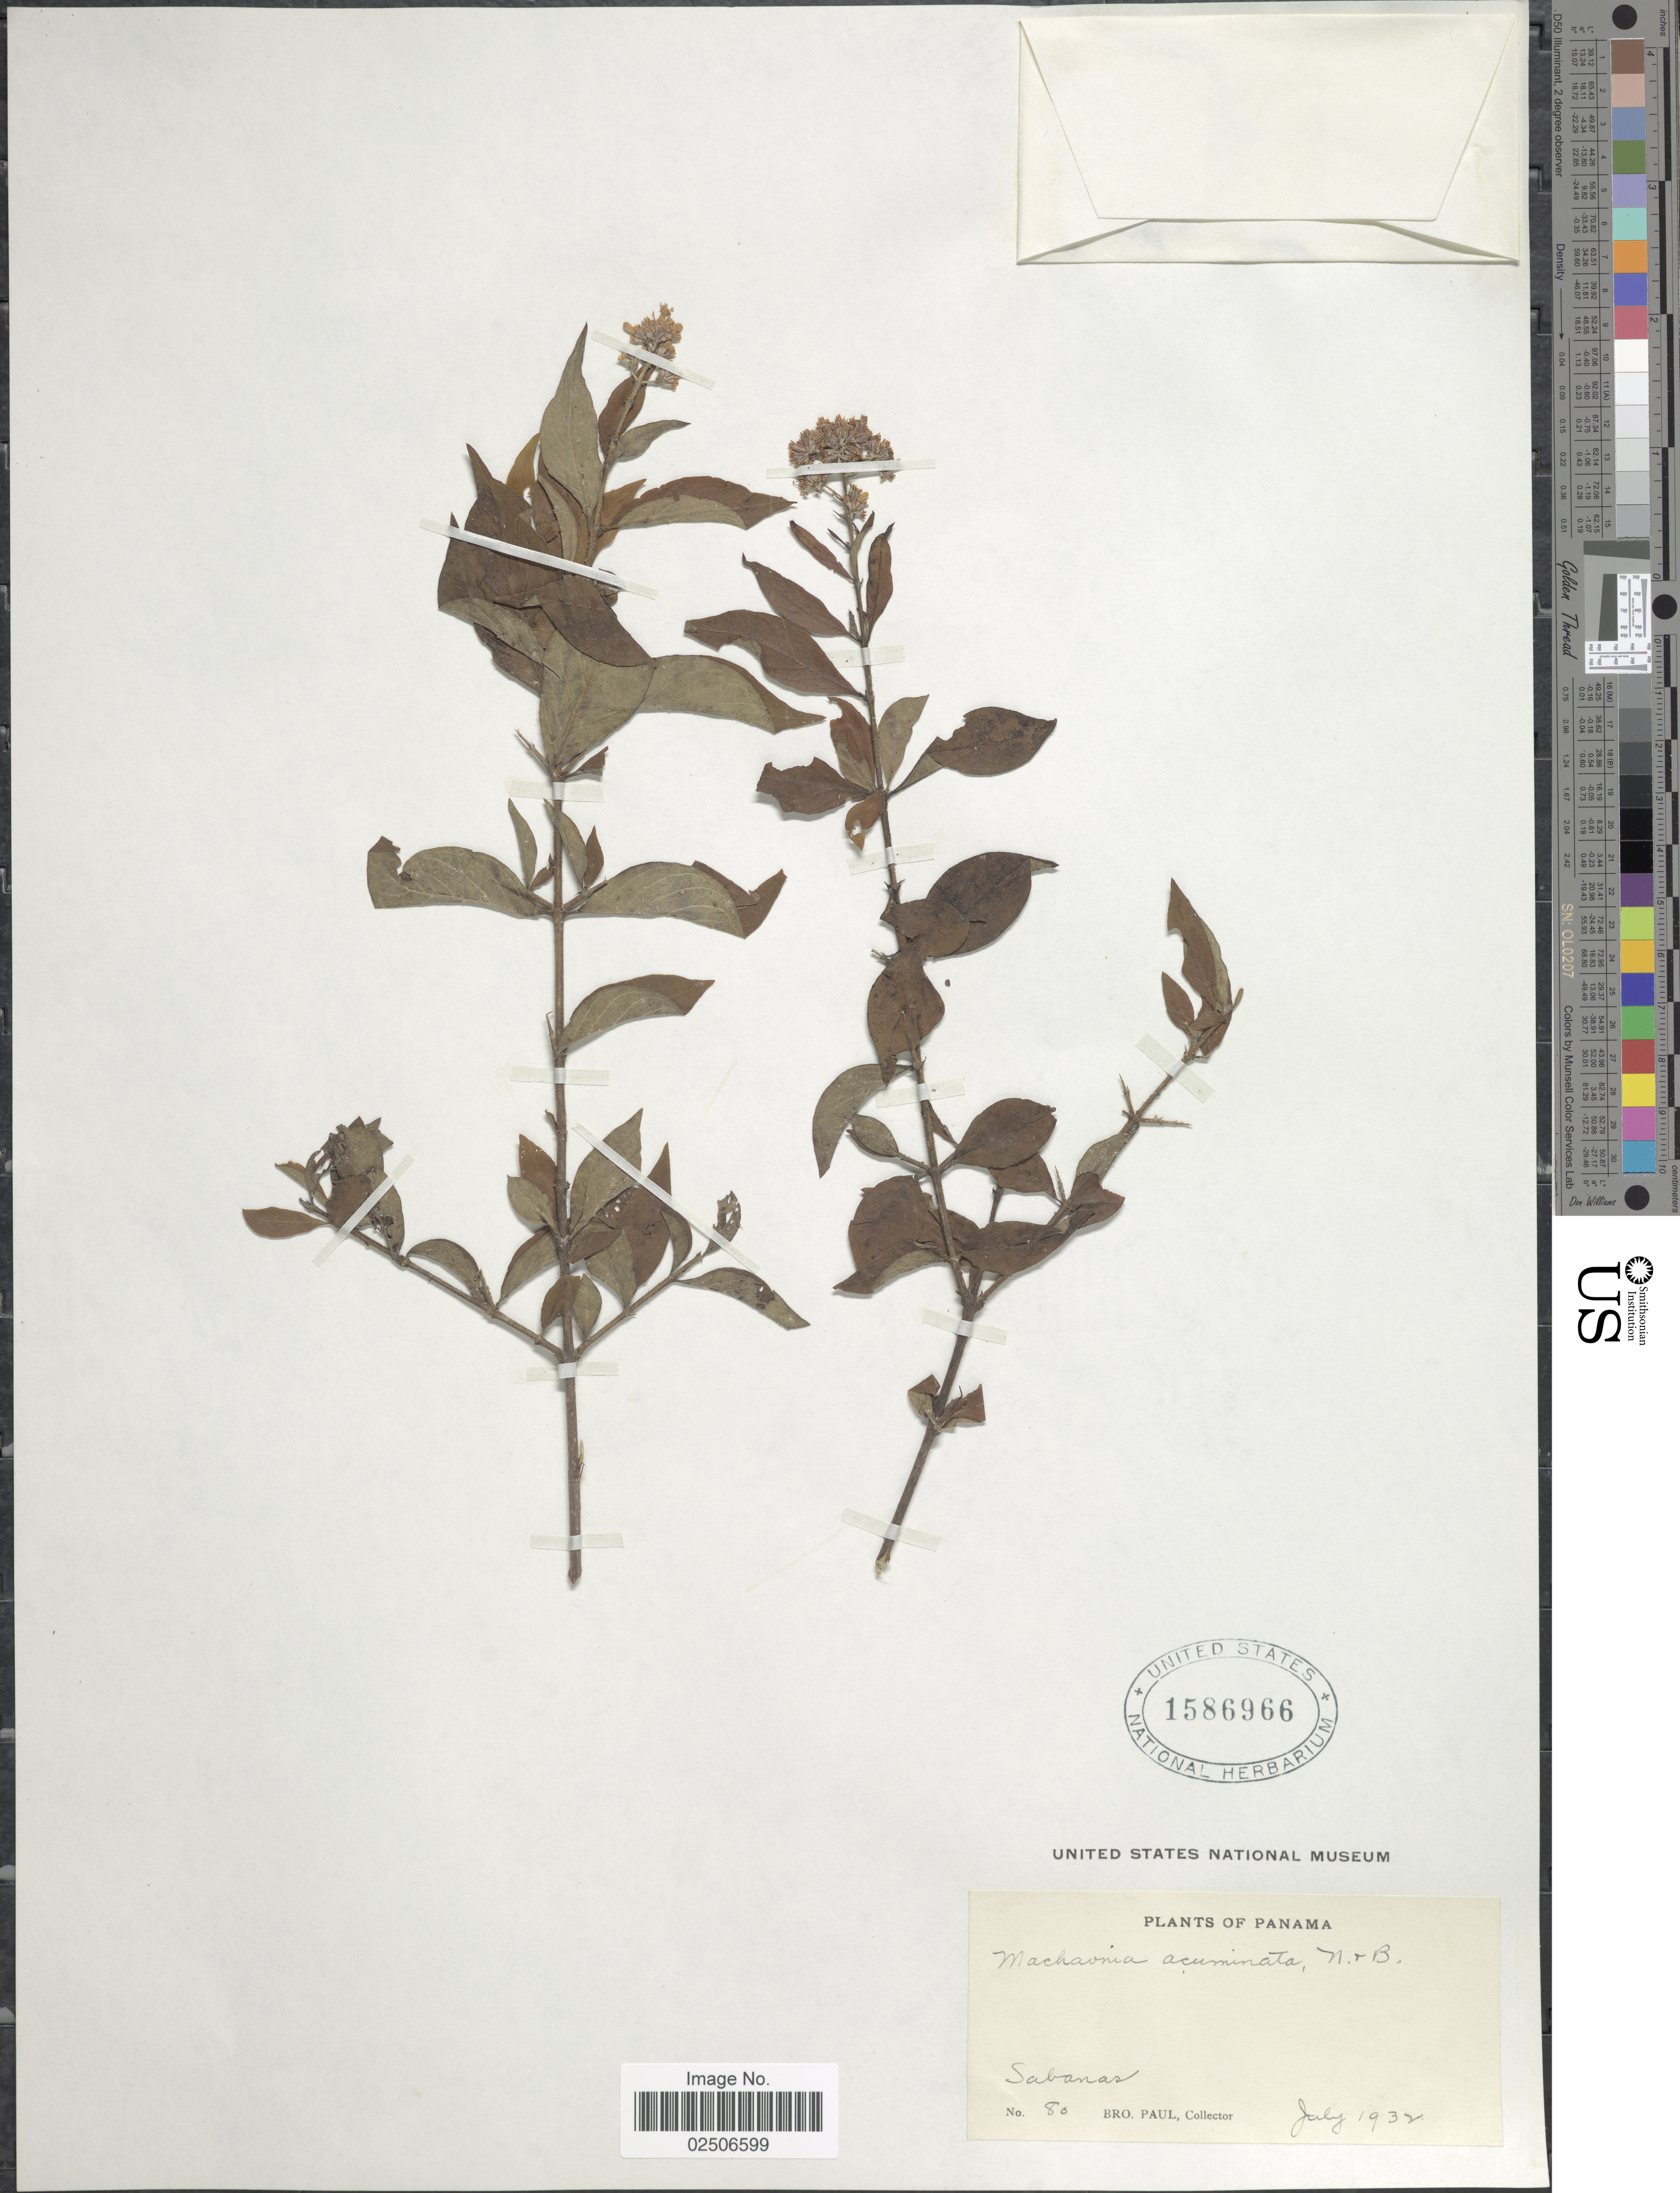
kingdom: Plantae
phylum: Tracheophyta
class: Magnoliopsida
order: Gentianales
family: Rubiaceae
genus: Machaonia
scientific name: Machaonia acuminata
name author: Bonpl.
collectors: B. Paul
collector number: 80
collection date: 1932-07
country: Panama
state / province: Panamá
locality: Sabanas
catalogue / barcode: US 1586966